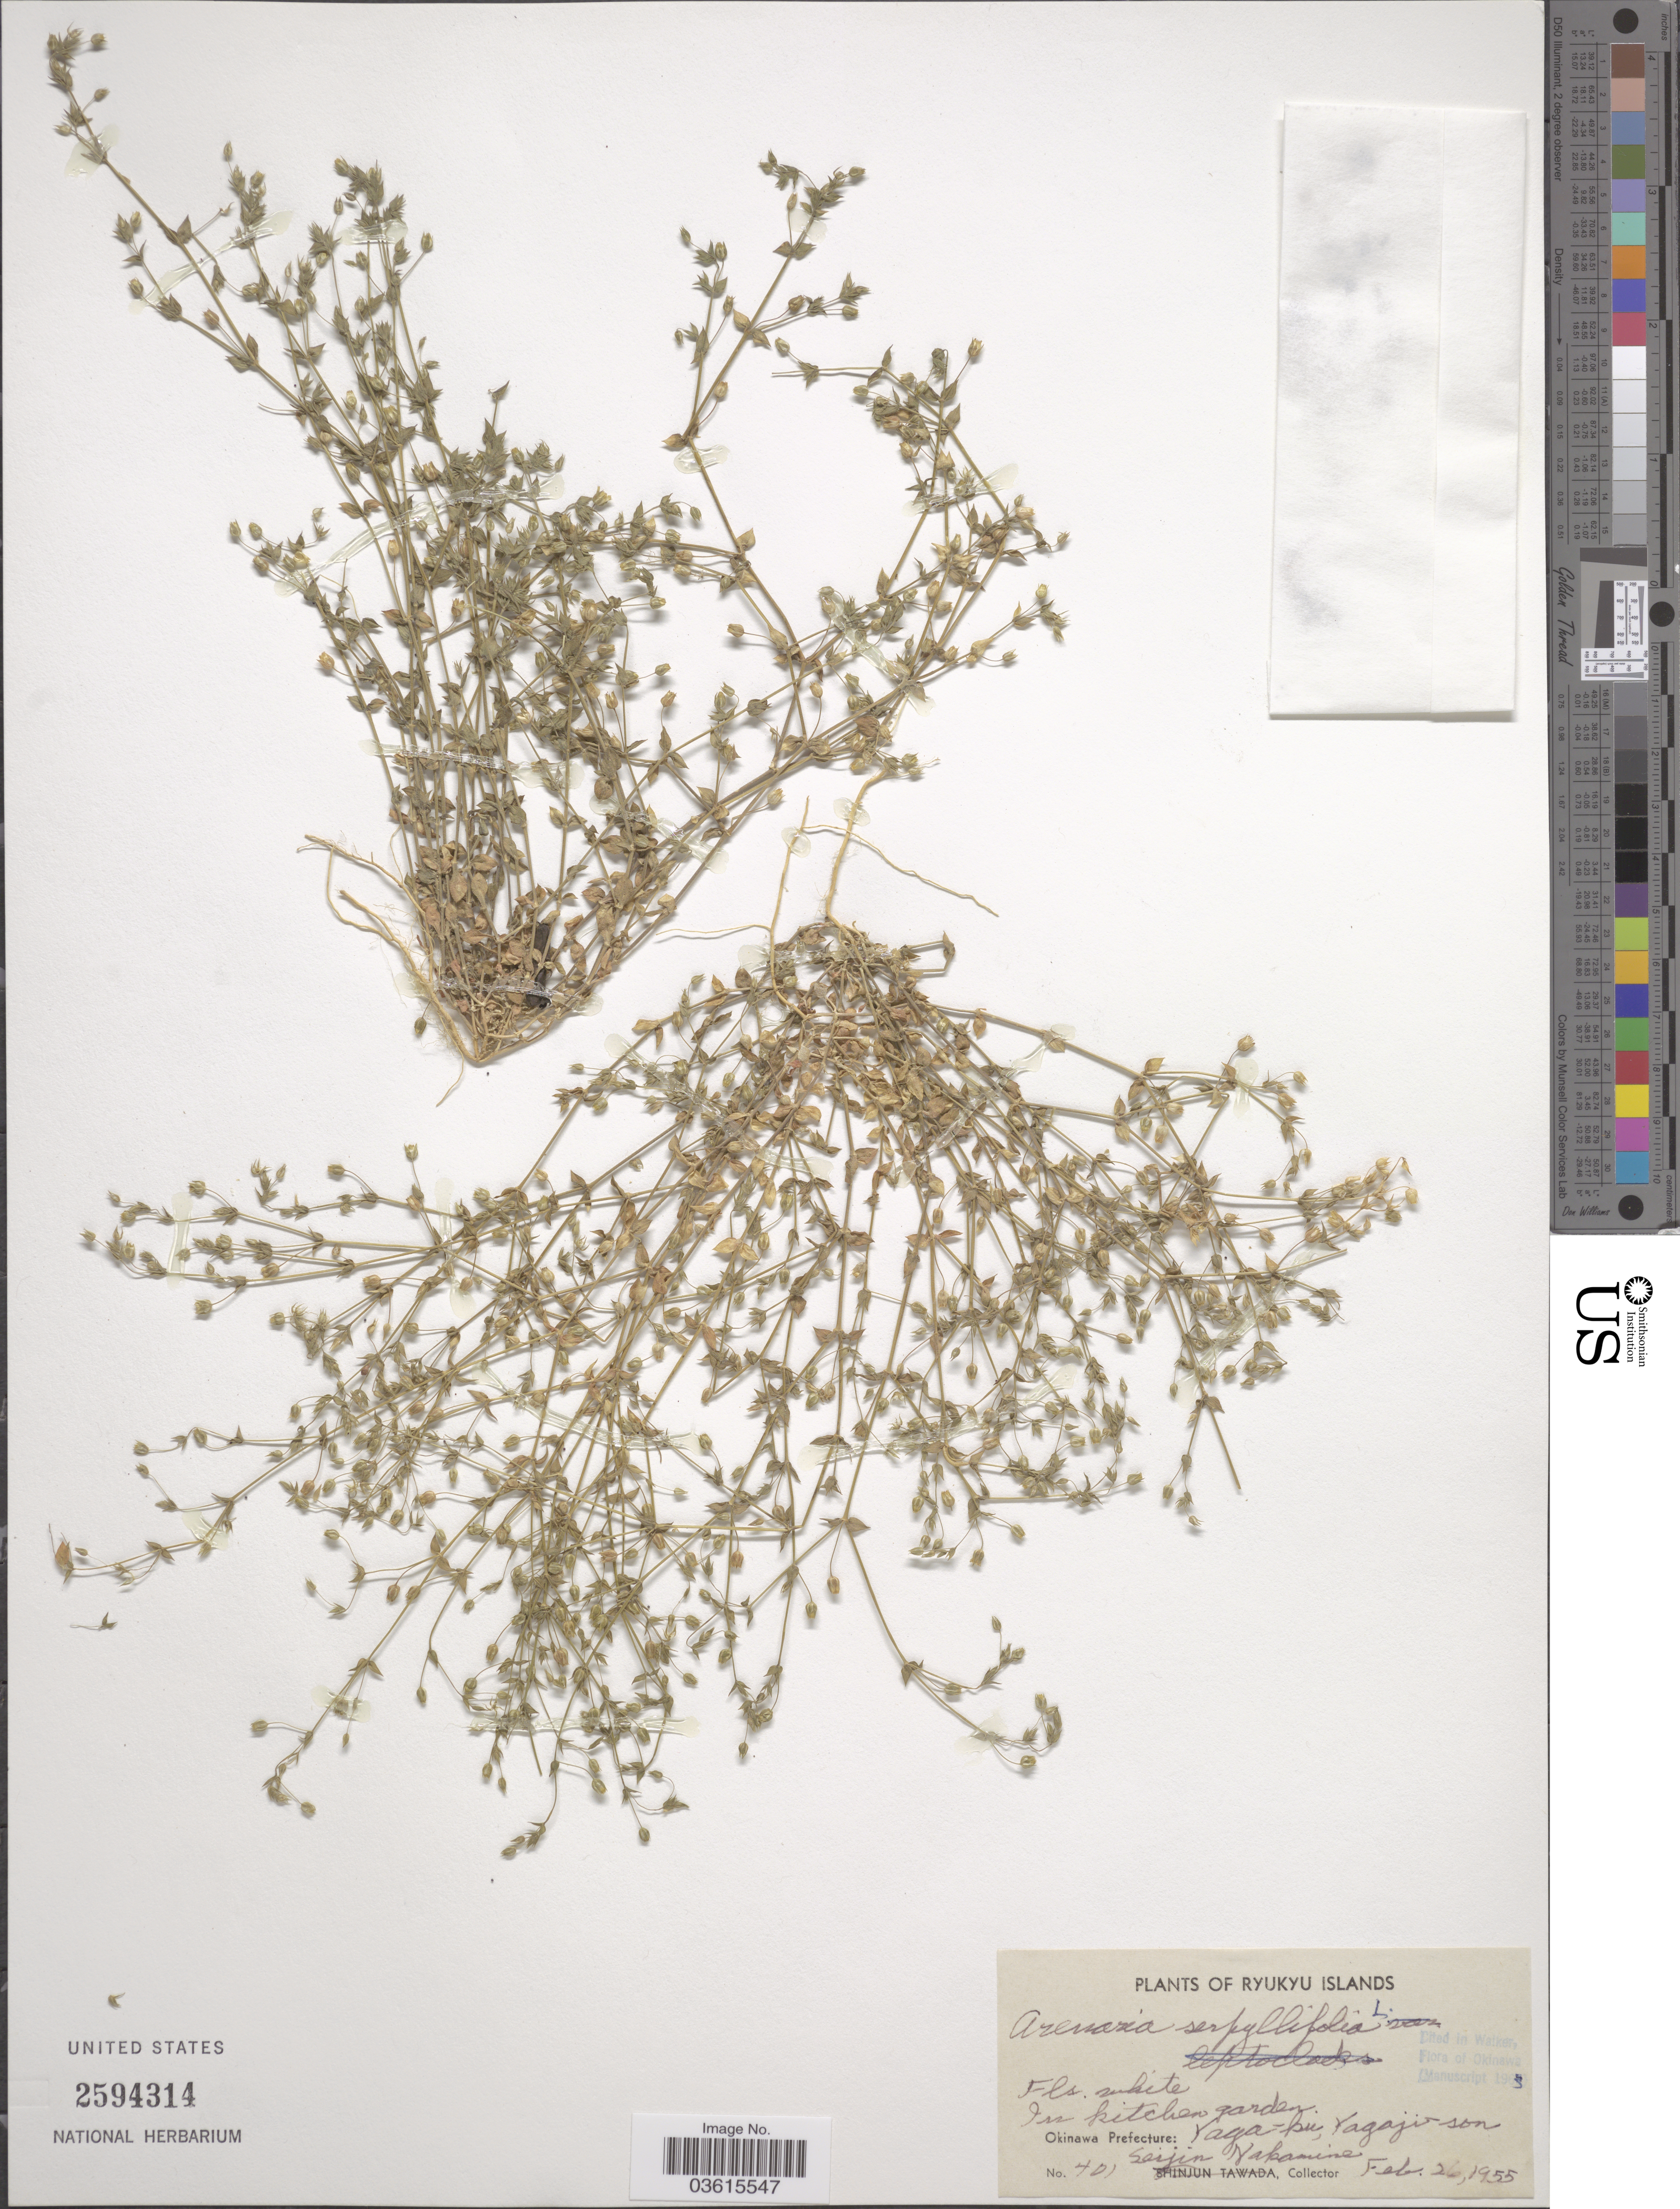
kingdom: Plantae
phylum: Tracheophyta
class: Magnoliopsida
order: Caryophyllales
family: Caryophyllaceae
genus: Arenaria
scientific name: Arenaria serpyllifolia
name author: L.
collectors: S. Yakamine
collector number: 401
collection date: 1955-02-26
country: Japan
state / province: Okinawa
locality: Ryukyu Islands. In kitchen garden. Okinawa Prefecture: Yaga-ku, Yagaji-son.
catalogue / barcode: US 2594314